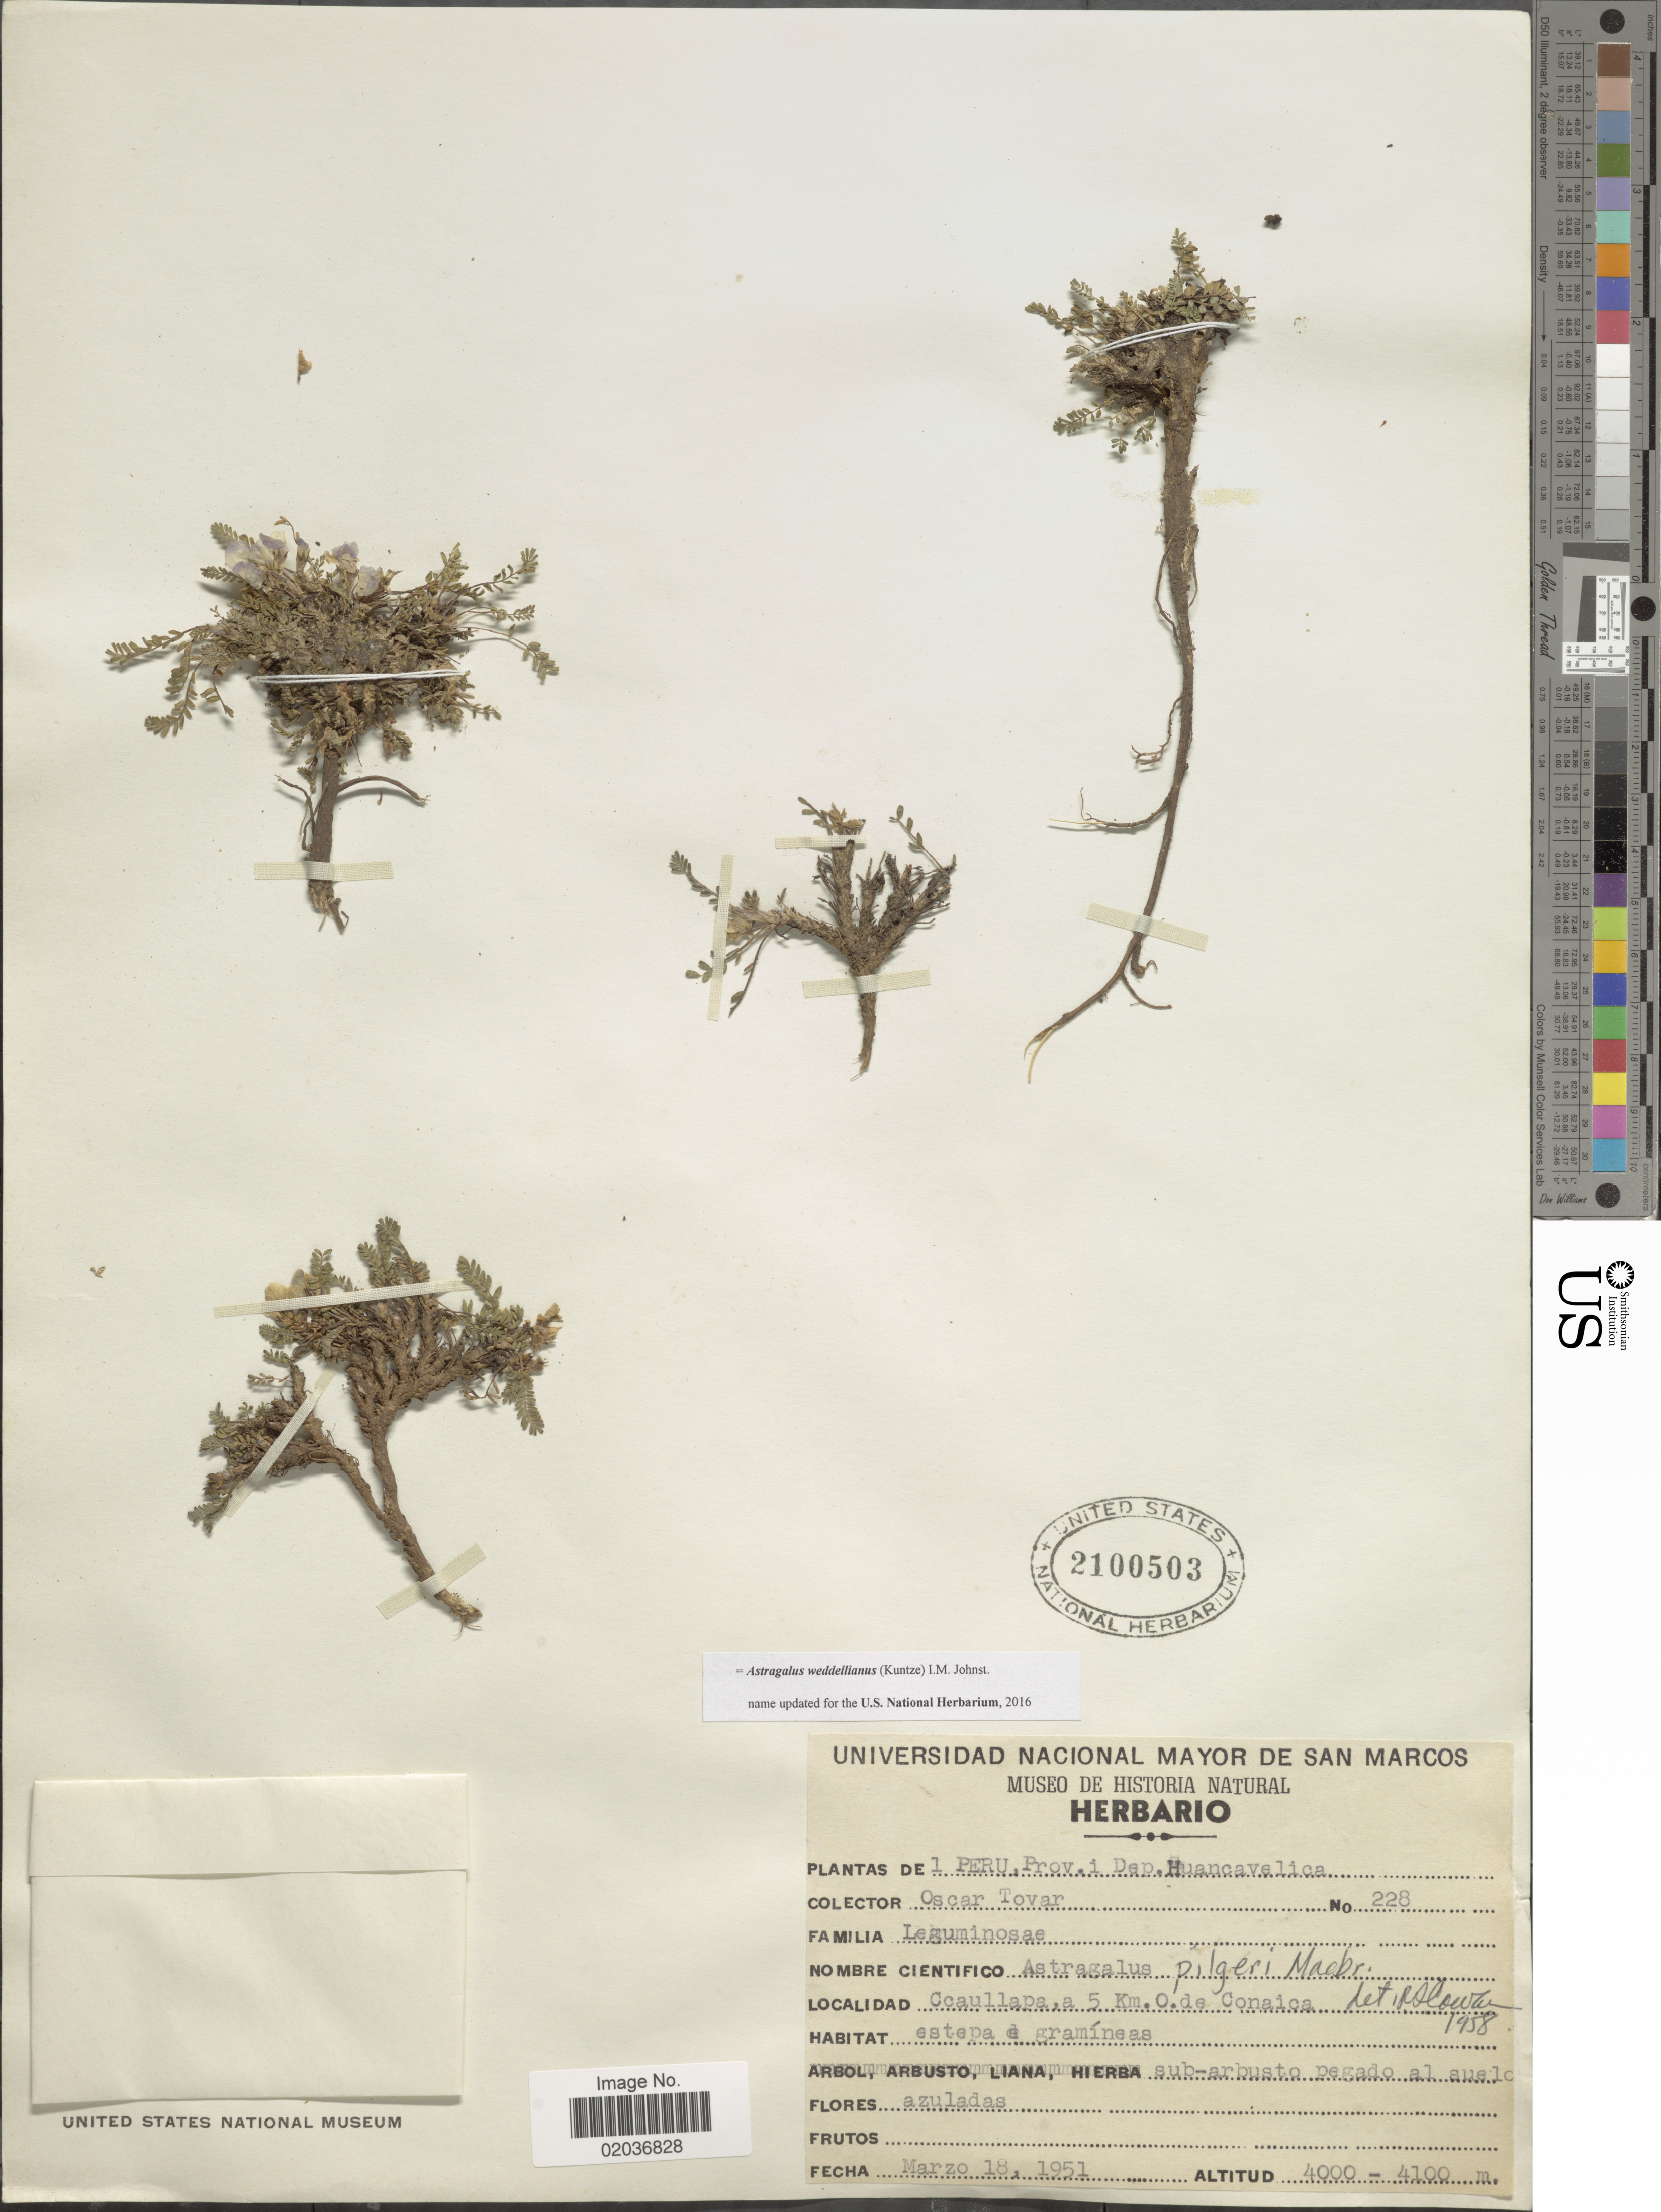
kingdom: Plantae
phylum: Tracheophyta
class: Magnoliopsida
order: Fabales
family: Fabaceae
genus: Astragalus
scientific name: Astragalus weddellianus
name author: I.M. Johnst.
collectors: Ó. Tovar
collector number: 228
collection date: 1951-03-18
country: Peru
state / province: Huancavelica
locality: Dep. Huancavelica, Ccaullapa, a 5 Km O. de Conaica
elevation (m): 4000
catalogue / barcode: US 2100503